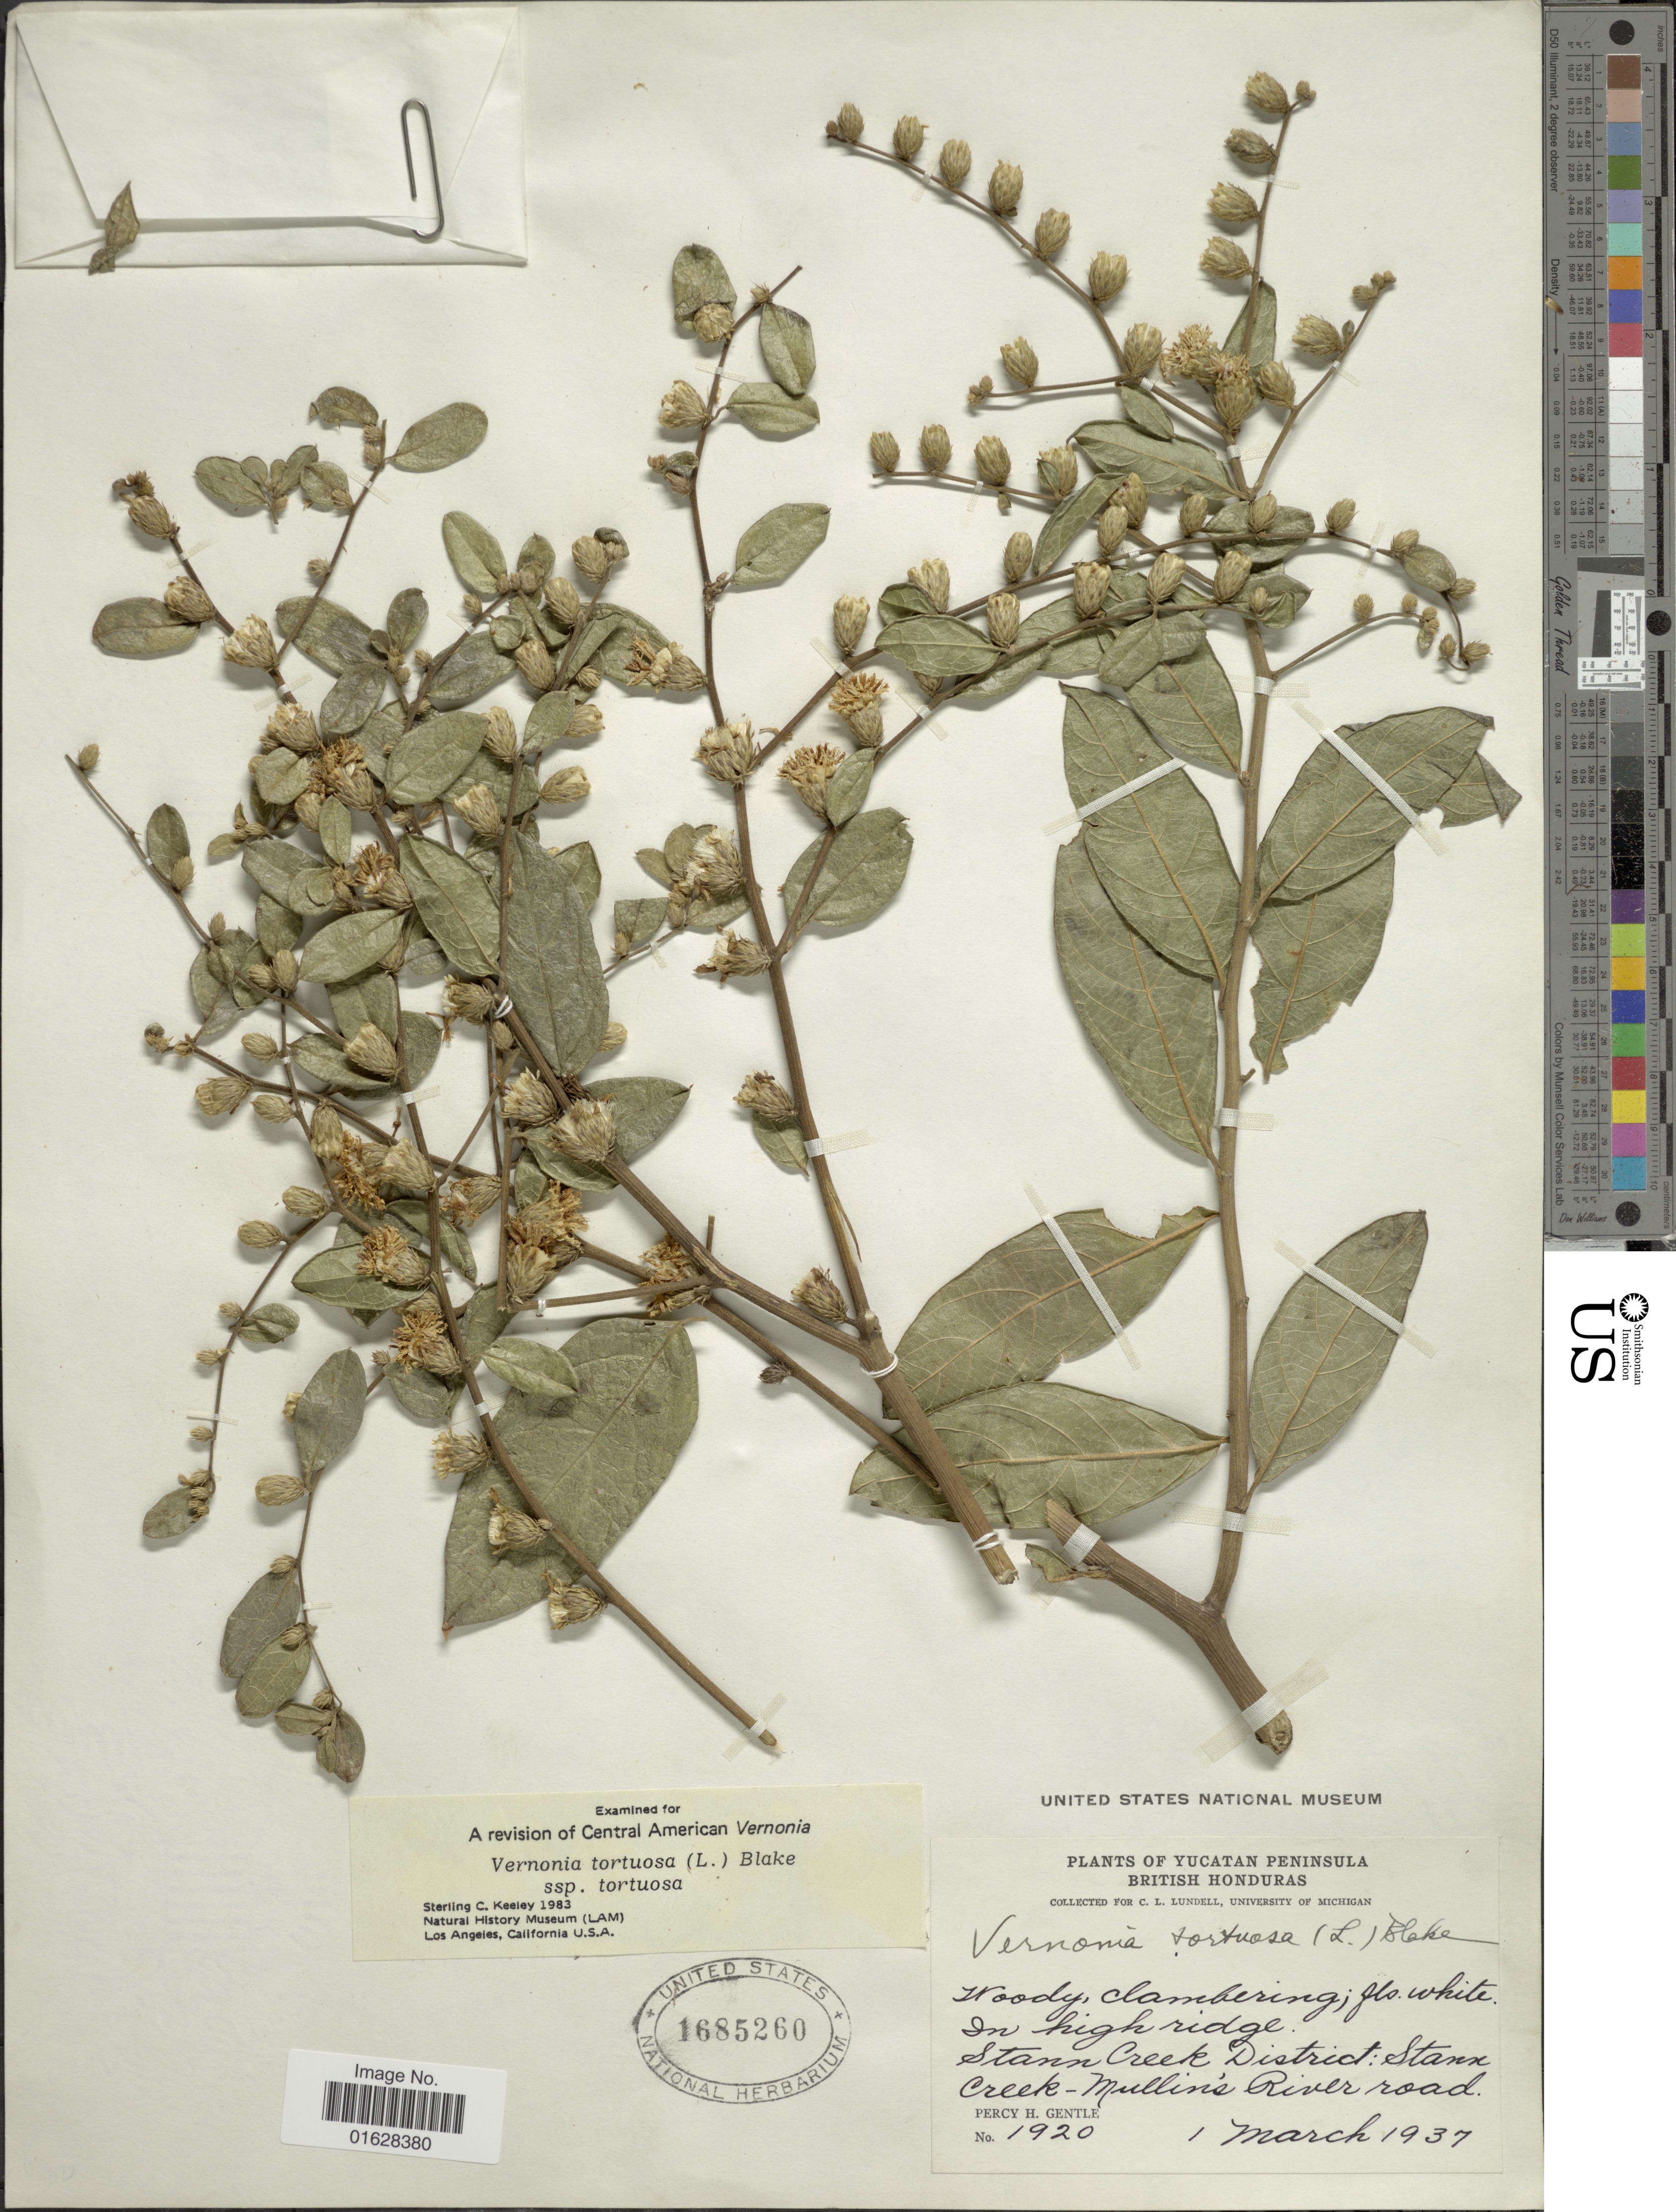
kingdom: Plantae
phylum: Tracheophyta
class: Magnoliopsida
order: Asterales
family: Asteraceae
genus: Lepidaploa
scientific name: Lepidaploa tortuosa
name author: (L.) H. Rob.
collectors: P. H. Gentle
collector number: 1920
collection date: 1937-03-01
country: Belize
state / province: Stann Creek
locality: Yucatan Peninsula, British Honduras, Stann Creek District, Stann Creek-Mullin's River road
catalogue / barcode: US 1685260